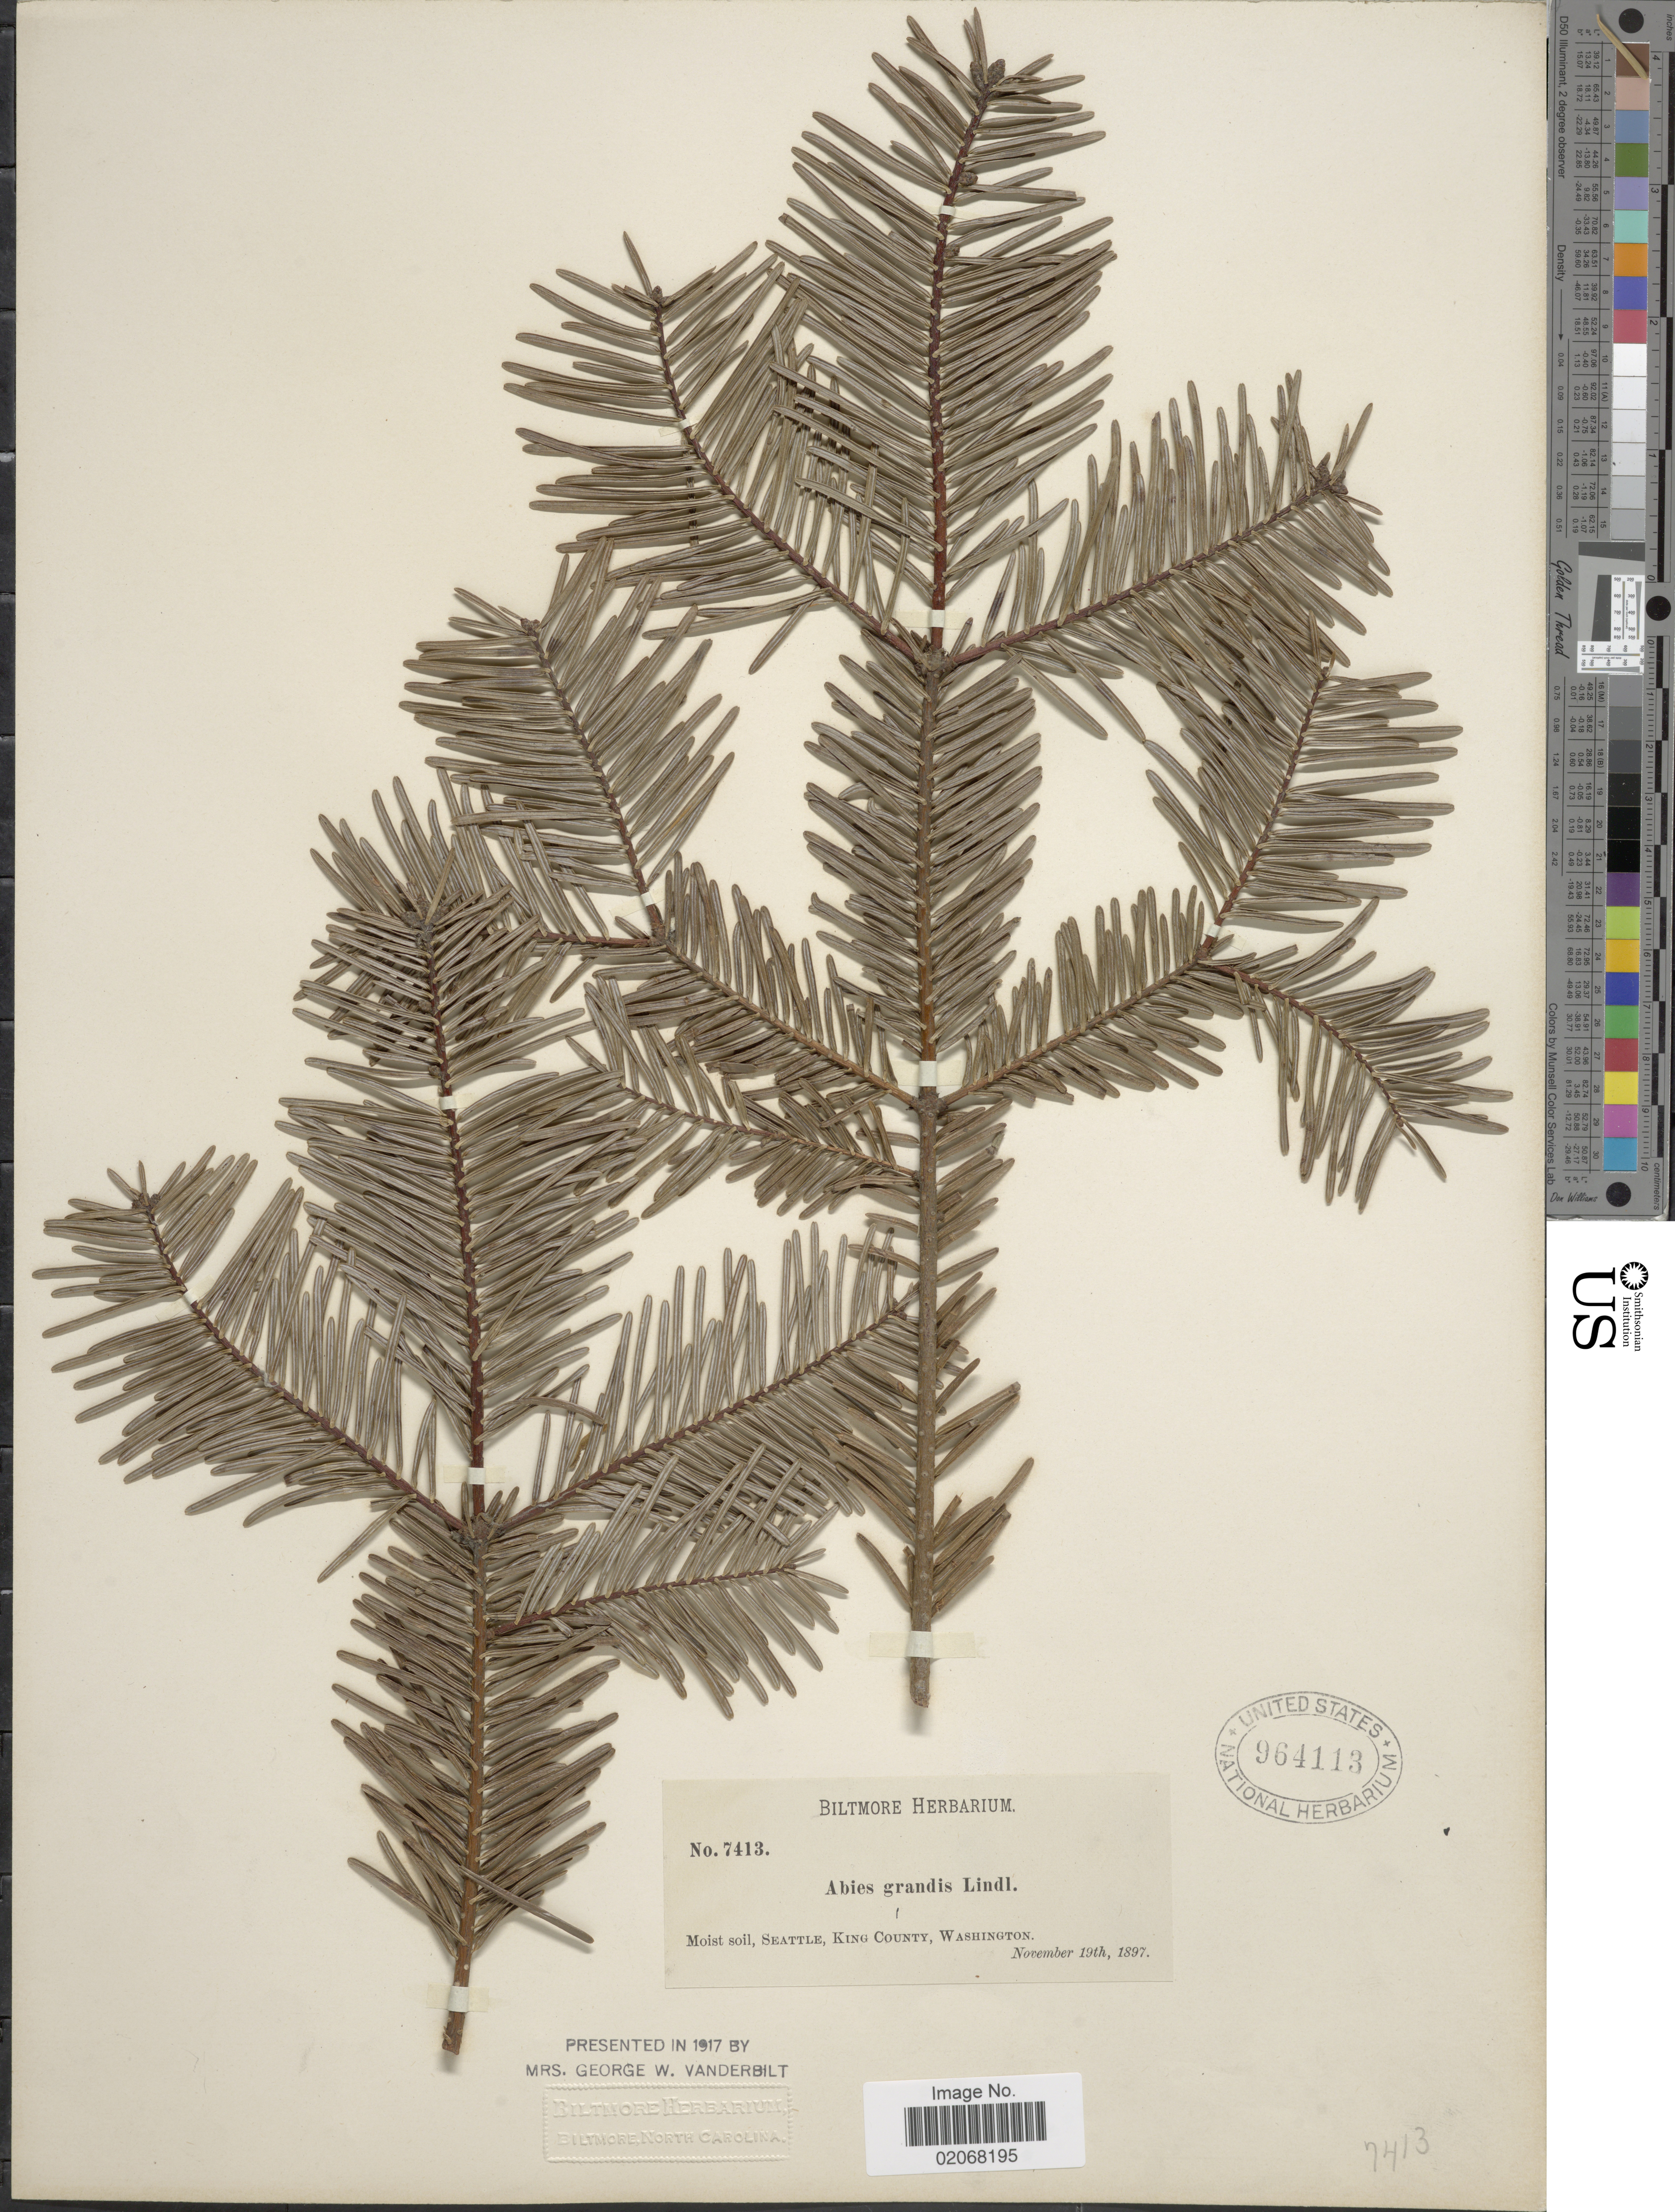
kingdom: Plantae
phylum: Tracheophyta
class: Pinopsida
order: Pinales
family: Pinaceae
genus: Abies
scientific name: Abies grandis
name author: (Douglas ex D. Don) Lindl.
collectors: ex herb. Biltmore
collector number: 7413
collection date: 1897-11-19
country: United States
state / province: Washington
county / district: King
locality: Seattle, King County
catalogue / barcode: US 964113